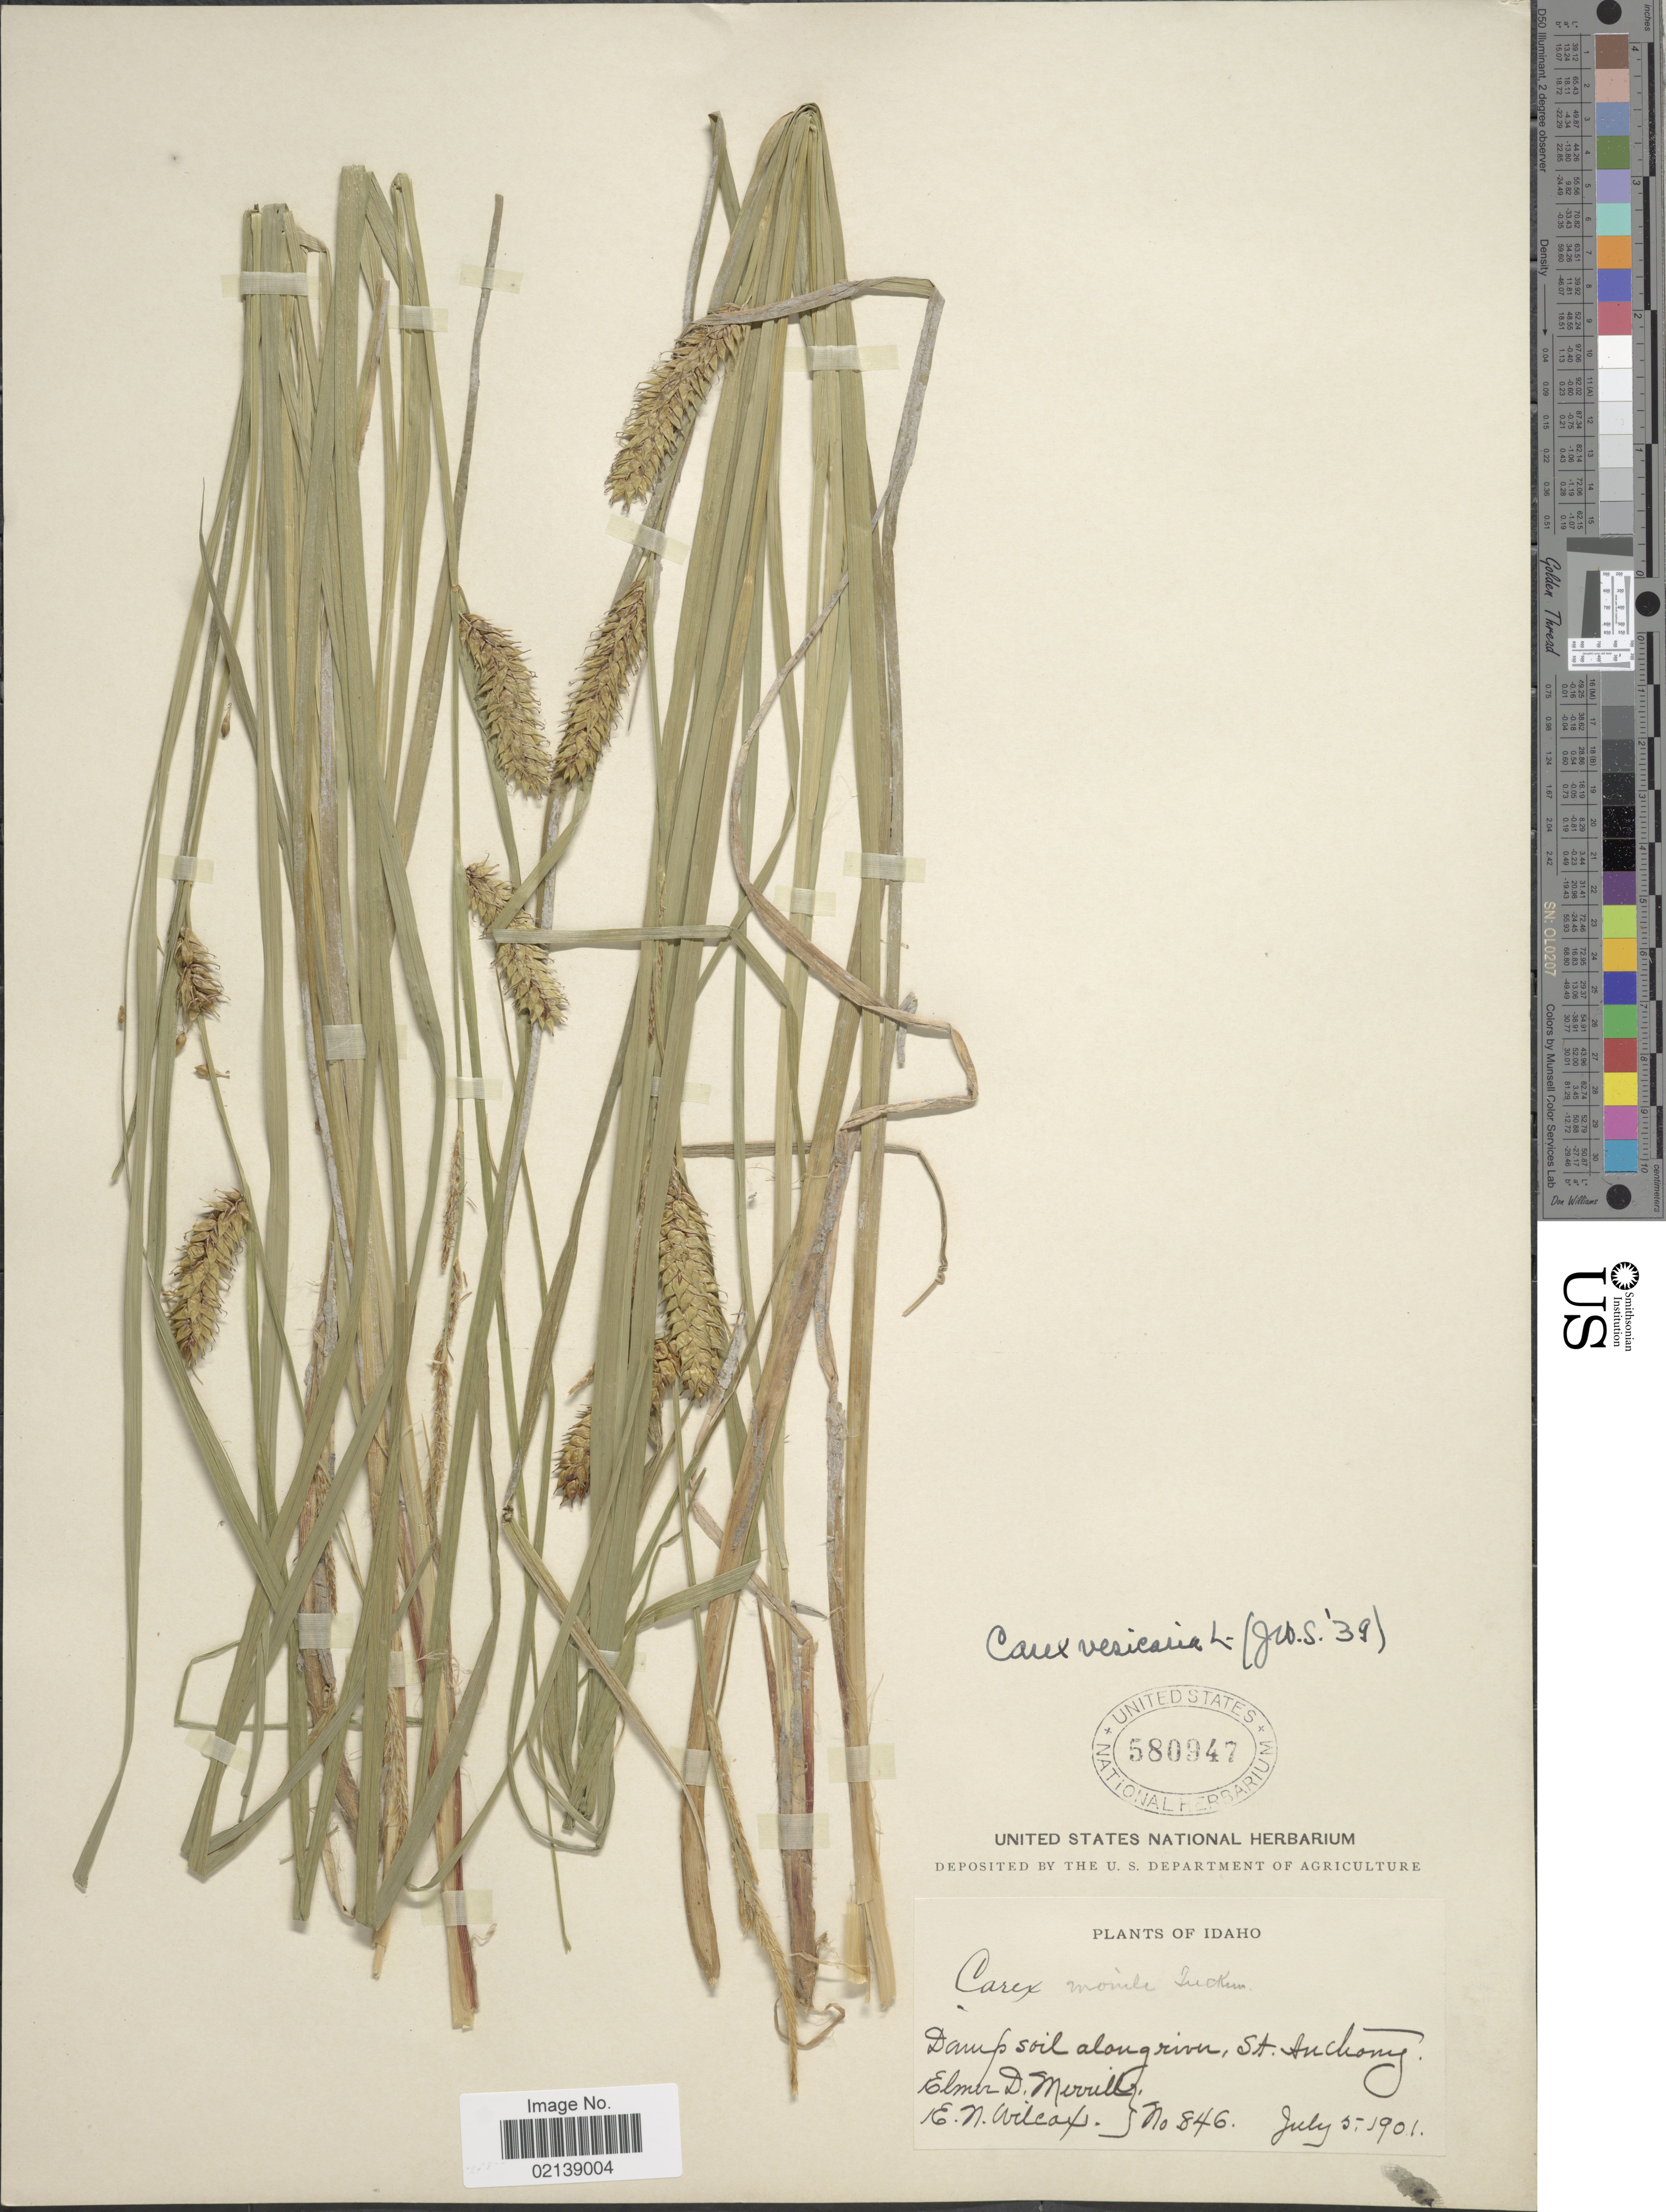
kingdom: Plantae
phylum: Tracheophyta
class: Liliopsida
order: Poales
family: Cyperaceae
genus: Carex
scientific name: Carex vesicaria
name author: L.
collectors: E. D. Merrill & E. Wilcox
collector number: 846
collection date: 1901-07-05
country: United States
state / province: Idaho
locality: Damp soil along river, St Anthony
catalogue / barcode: US 580947